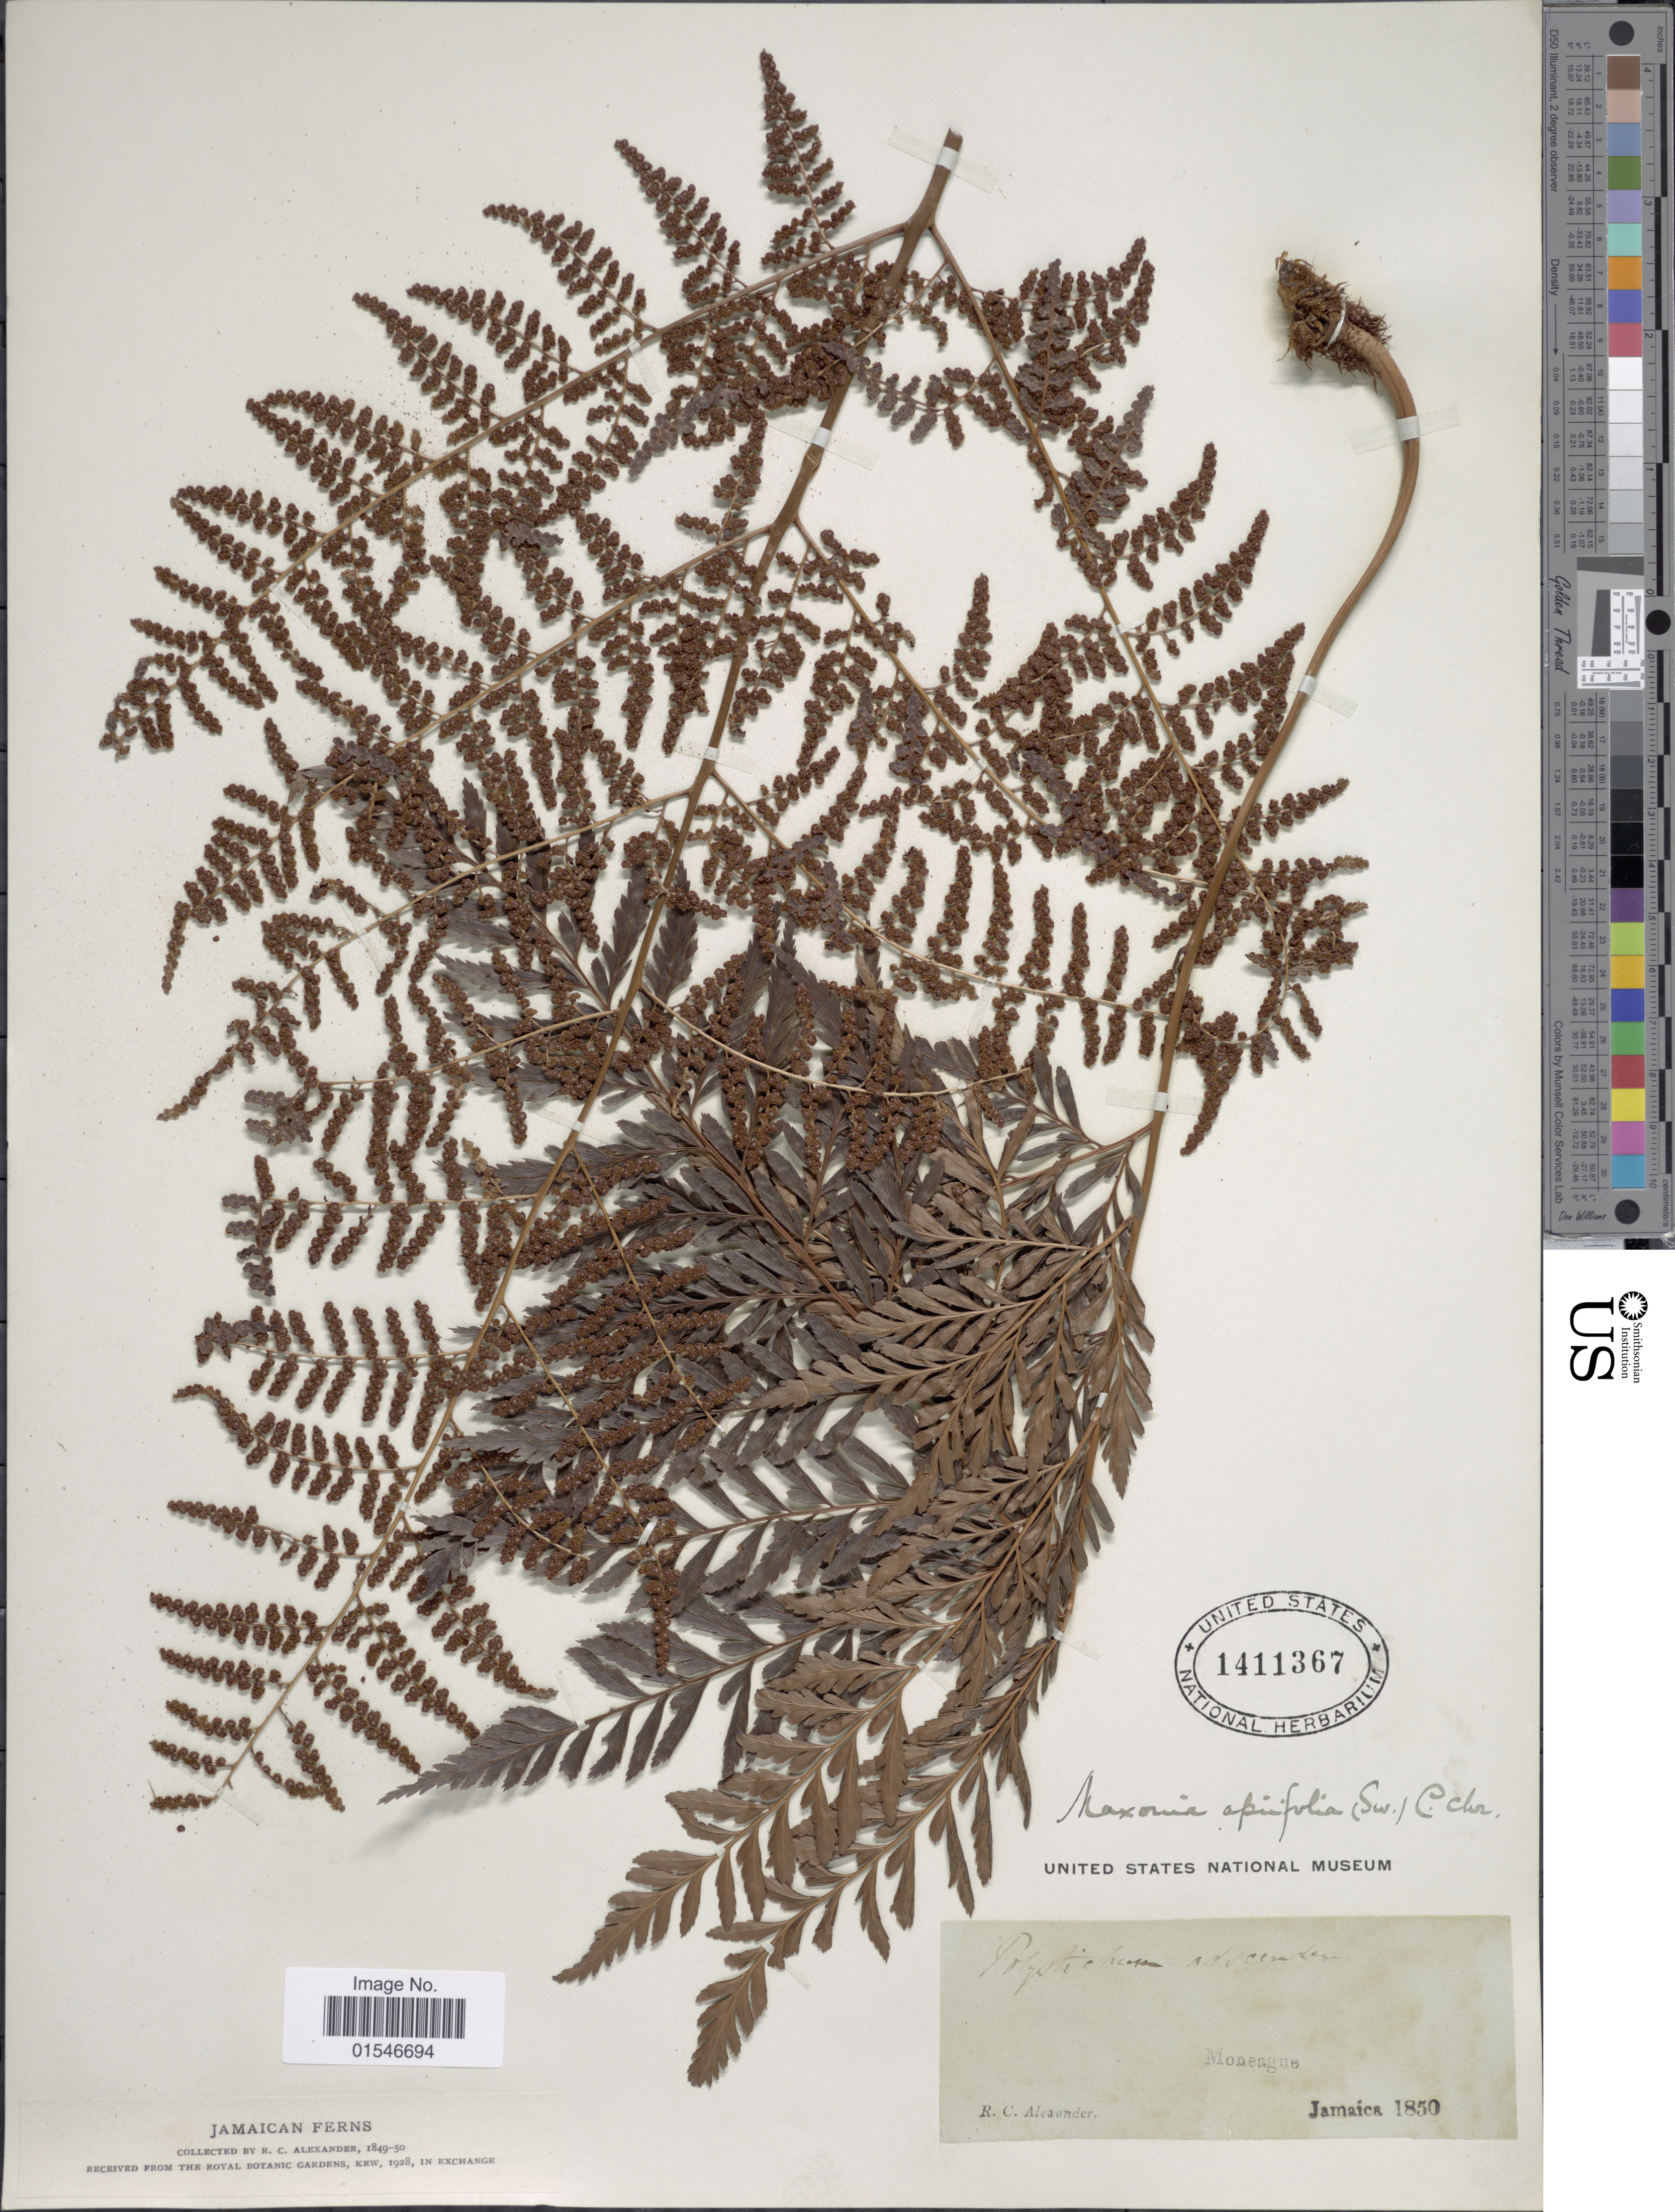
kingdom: Plantae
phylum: Tracheophyta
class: Polypodiopsida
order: Polypodiales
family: Dryopteridaceae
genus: Maxonia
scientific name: Maxonia apiifolia var. apiifolia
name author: (Sw.) C. Chr.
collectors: R. C. Alexander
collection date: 1850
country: Jamaica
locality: Moneague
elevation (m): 0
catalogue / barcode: US 1411367